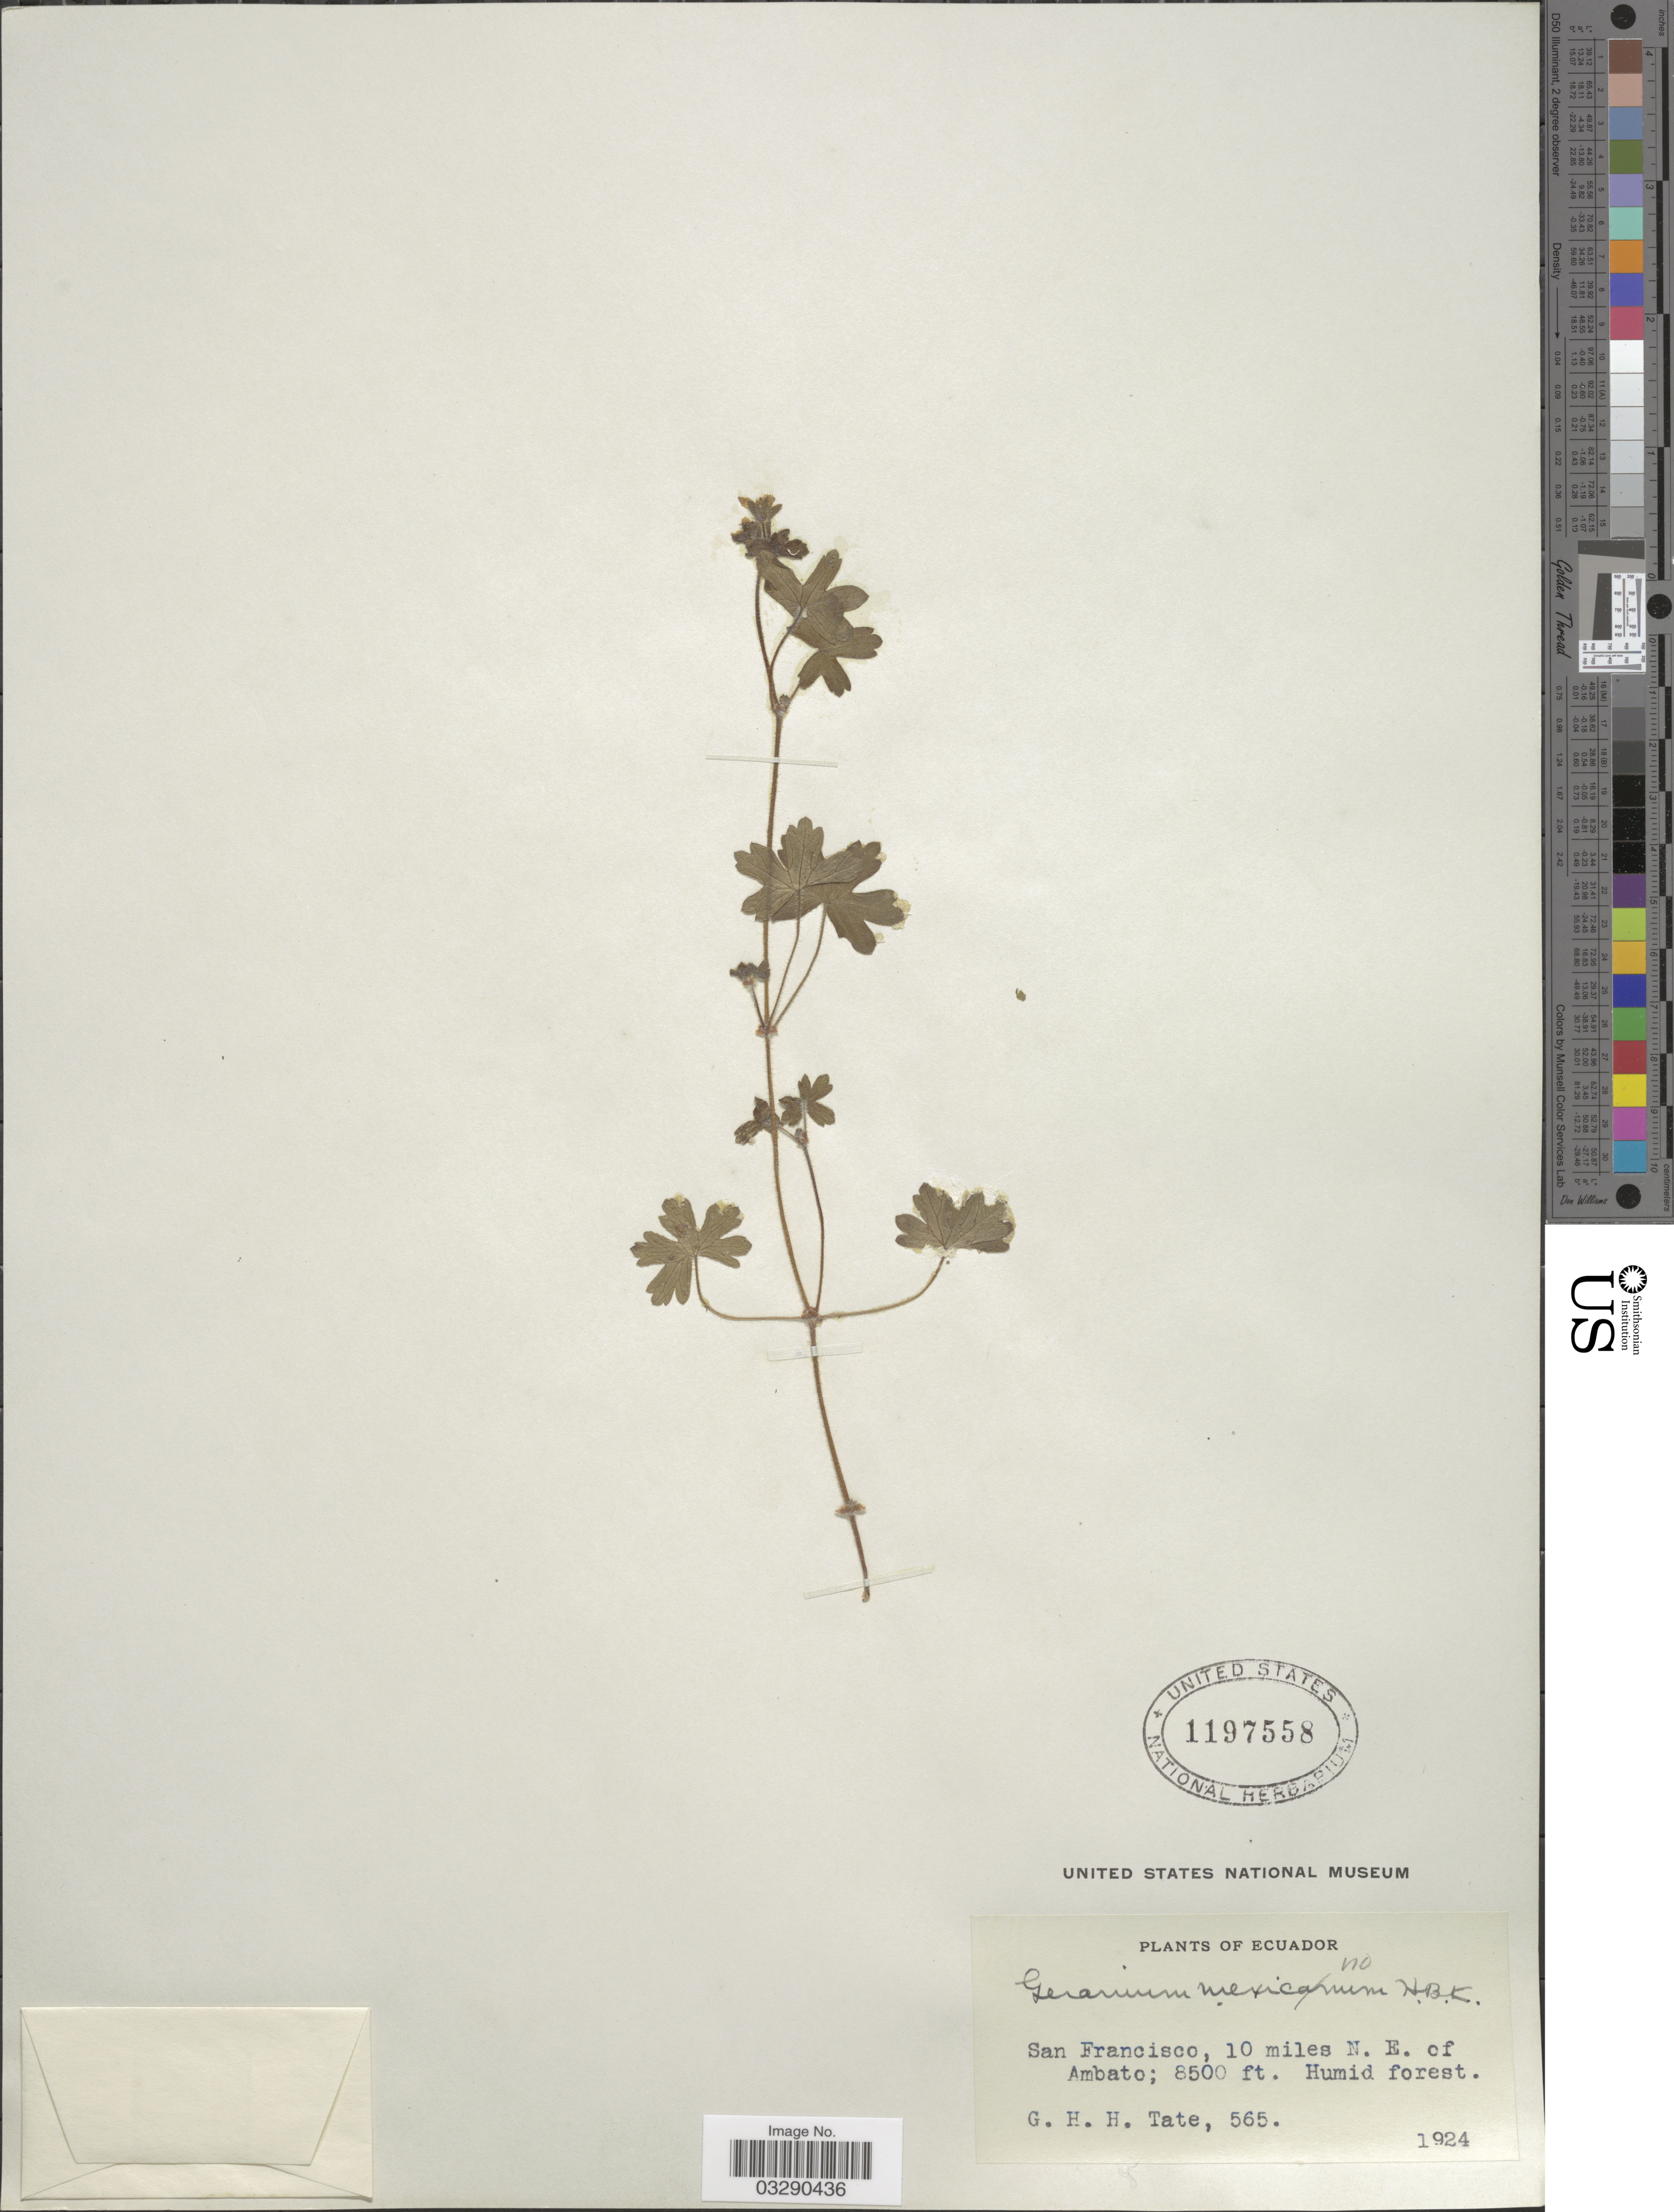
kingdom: Plantae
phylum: Tracheophyta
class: Magnoliopsida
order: Geraniales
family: Geraniaceae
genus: Geranium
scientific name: Geranium sp.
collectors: G. H. H.Tate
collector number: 565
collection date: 1924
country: Ecuador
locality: San Francisco, 10 miles N. E. of Ambato.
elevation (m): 2591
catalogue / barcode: US 1197558